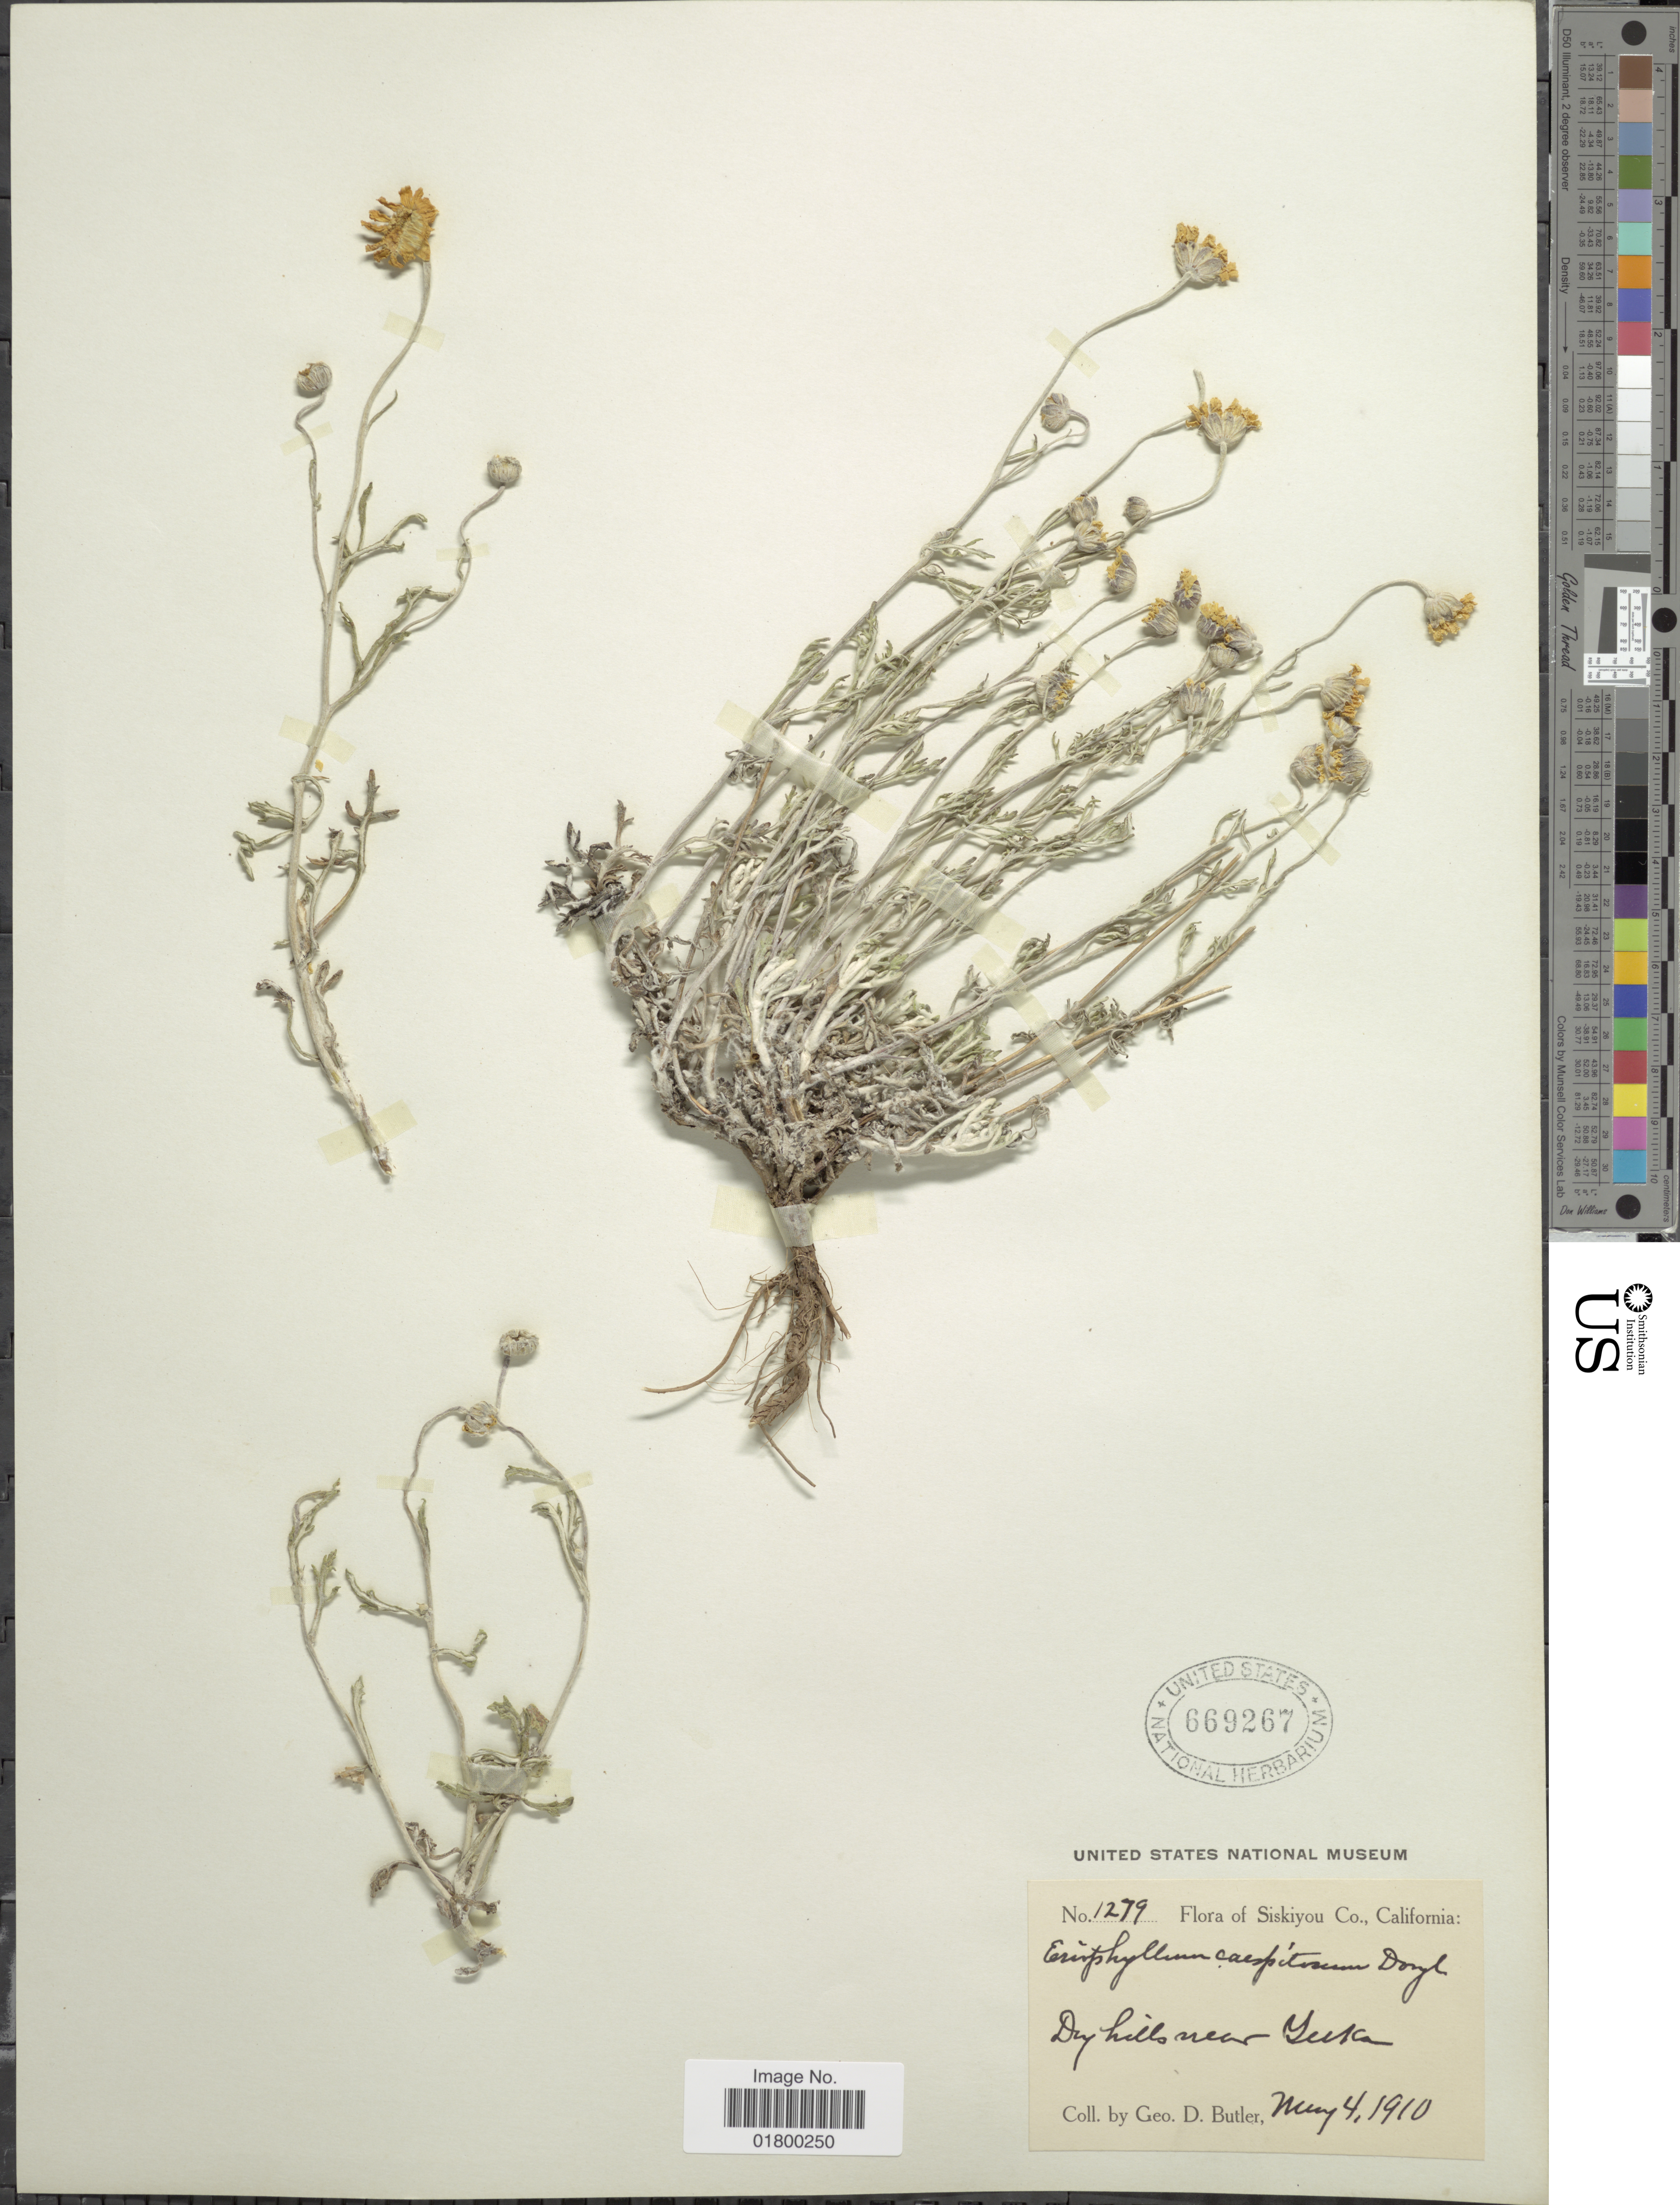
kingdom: Plantae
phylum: Tracheophyta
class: Magnoliopsida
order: Asterales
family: Asteraceae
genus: Eriophyllum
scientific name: Eriophyllum lanatum var. achillioides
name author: (DC.) Jeps.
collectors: G. D. Butler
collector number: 1279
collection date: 1910-05-04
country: United States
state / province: California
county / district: Siskiyou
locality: Siskiyou Co., California, Dry hills near Yusa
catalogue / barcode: US 669267